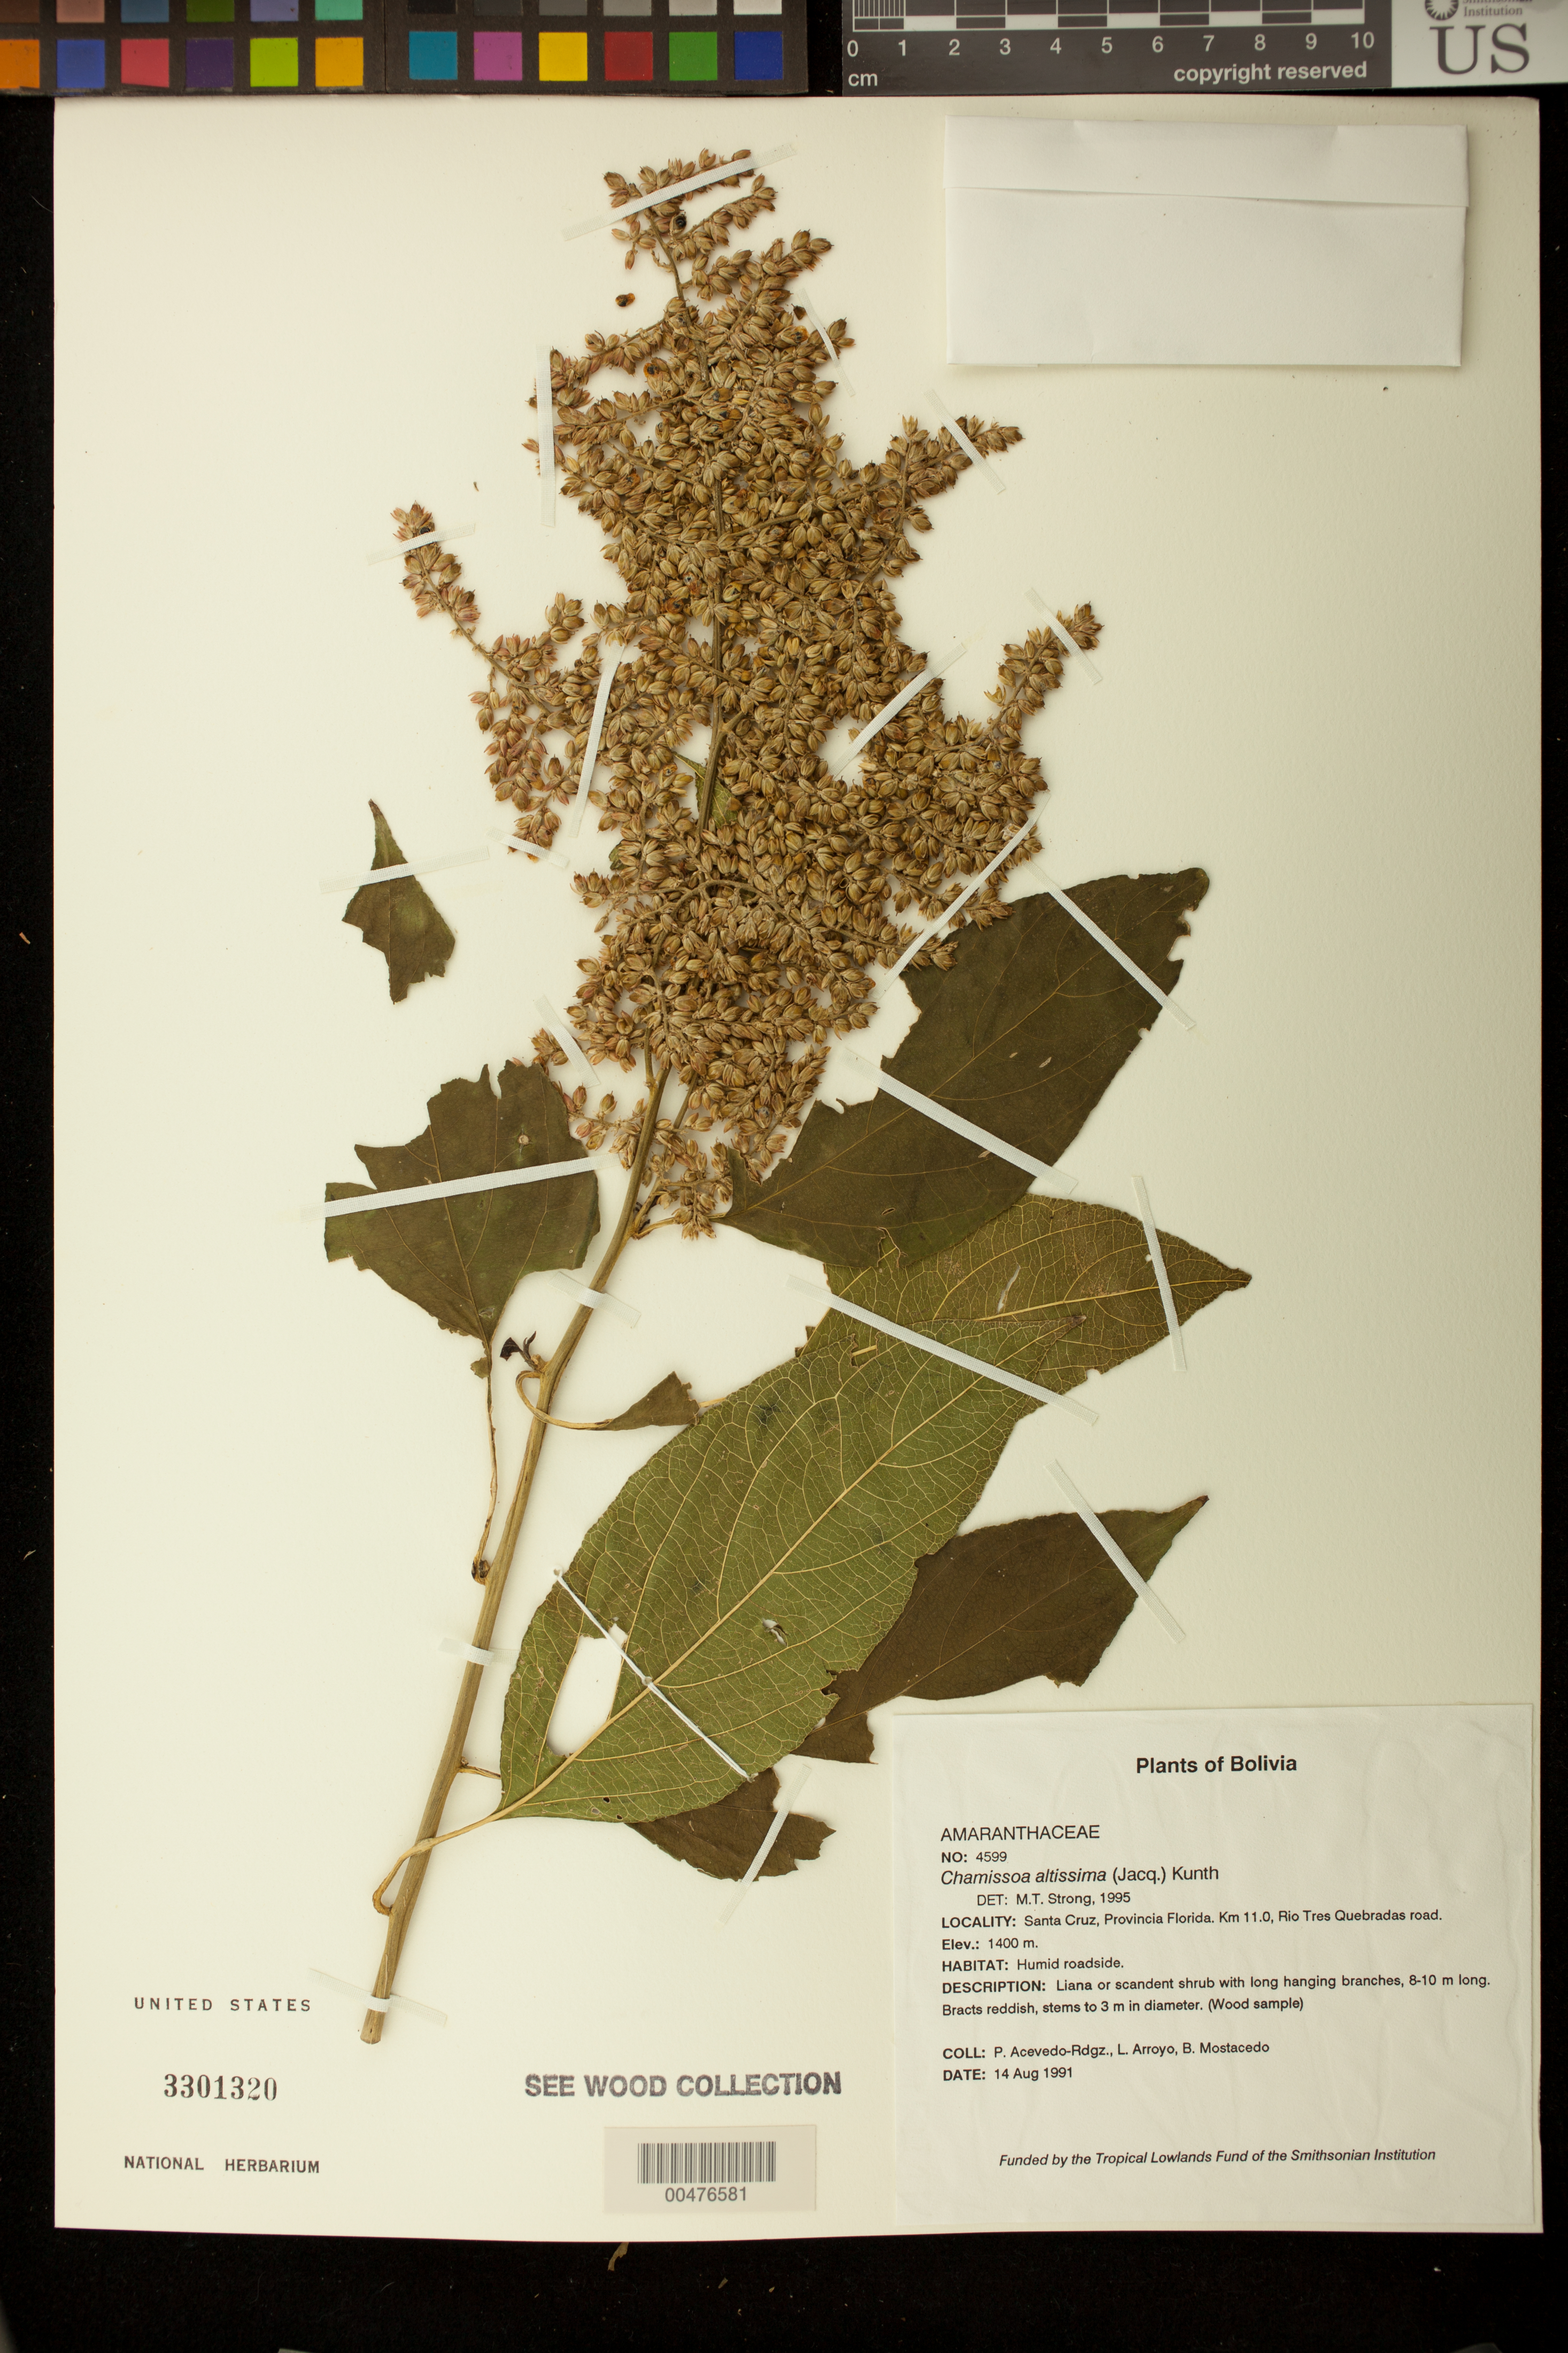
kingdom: Plantae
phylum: Tracheophyta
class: Magnoliopsida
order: Caryophyllales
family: Amaranthaceae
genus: Chamissoa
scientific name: Chamissoa altissima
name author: (Jacq.) Kunth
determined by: Strong, M. T., (US), Smithsonian Institution - National Museum of Natural History (UNITED STATES)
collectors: P. Acevedo-Rodr., L. Arroyo & B. Mostacedo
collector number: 4599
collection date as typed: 14 Aug 1991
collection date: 1991-08-14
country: Bolivia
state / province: Santa Cruz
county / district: Florida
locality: Depart. Santa Cruz, Provincia Florida. Km 11.0, Río Tres Quebradas road.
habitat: Humid roadside.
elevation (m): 1400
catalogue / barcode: US 3301320